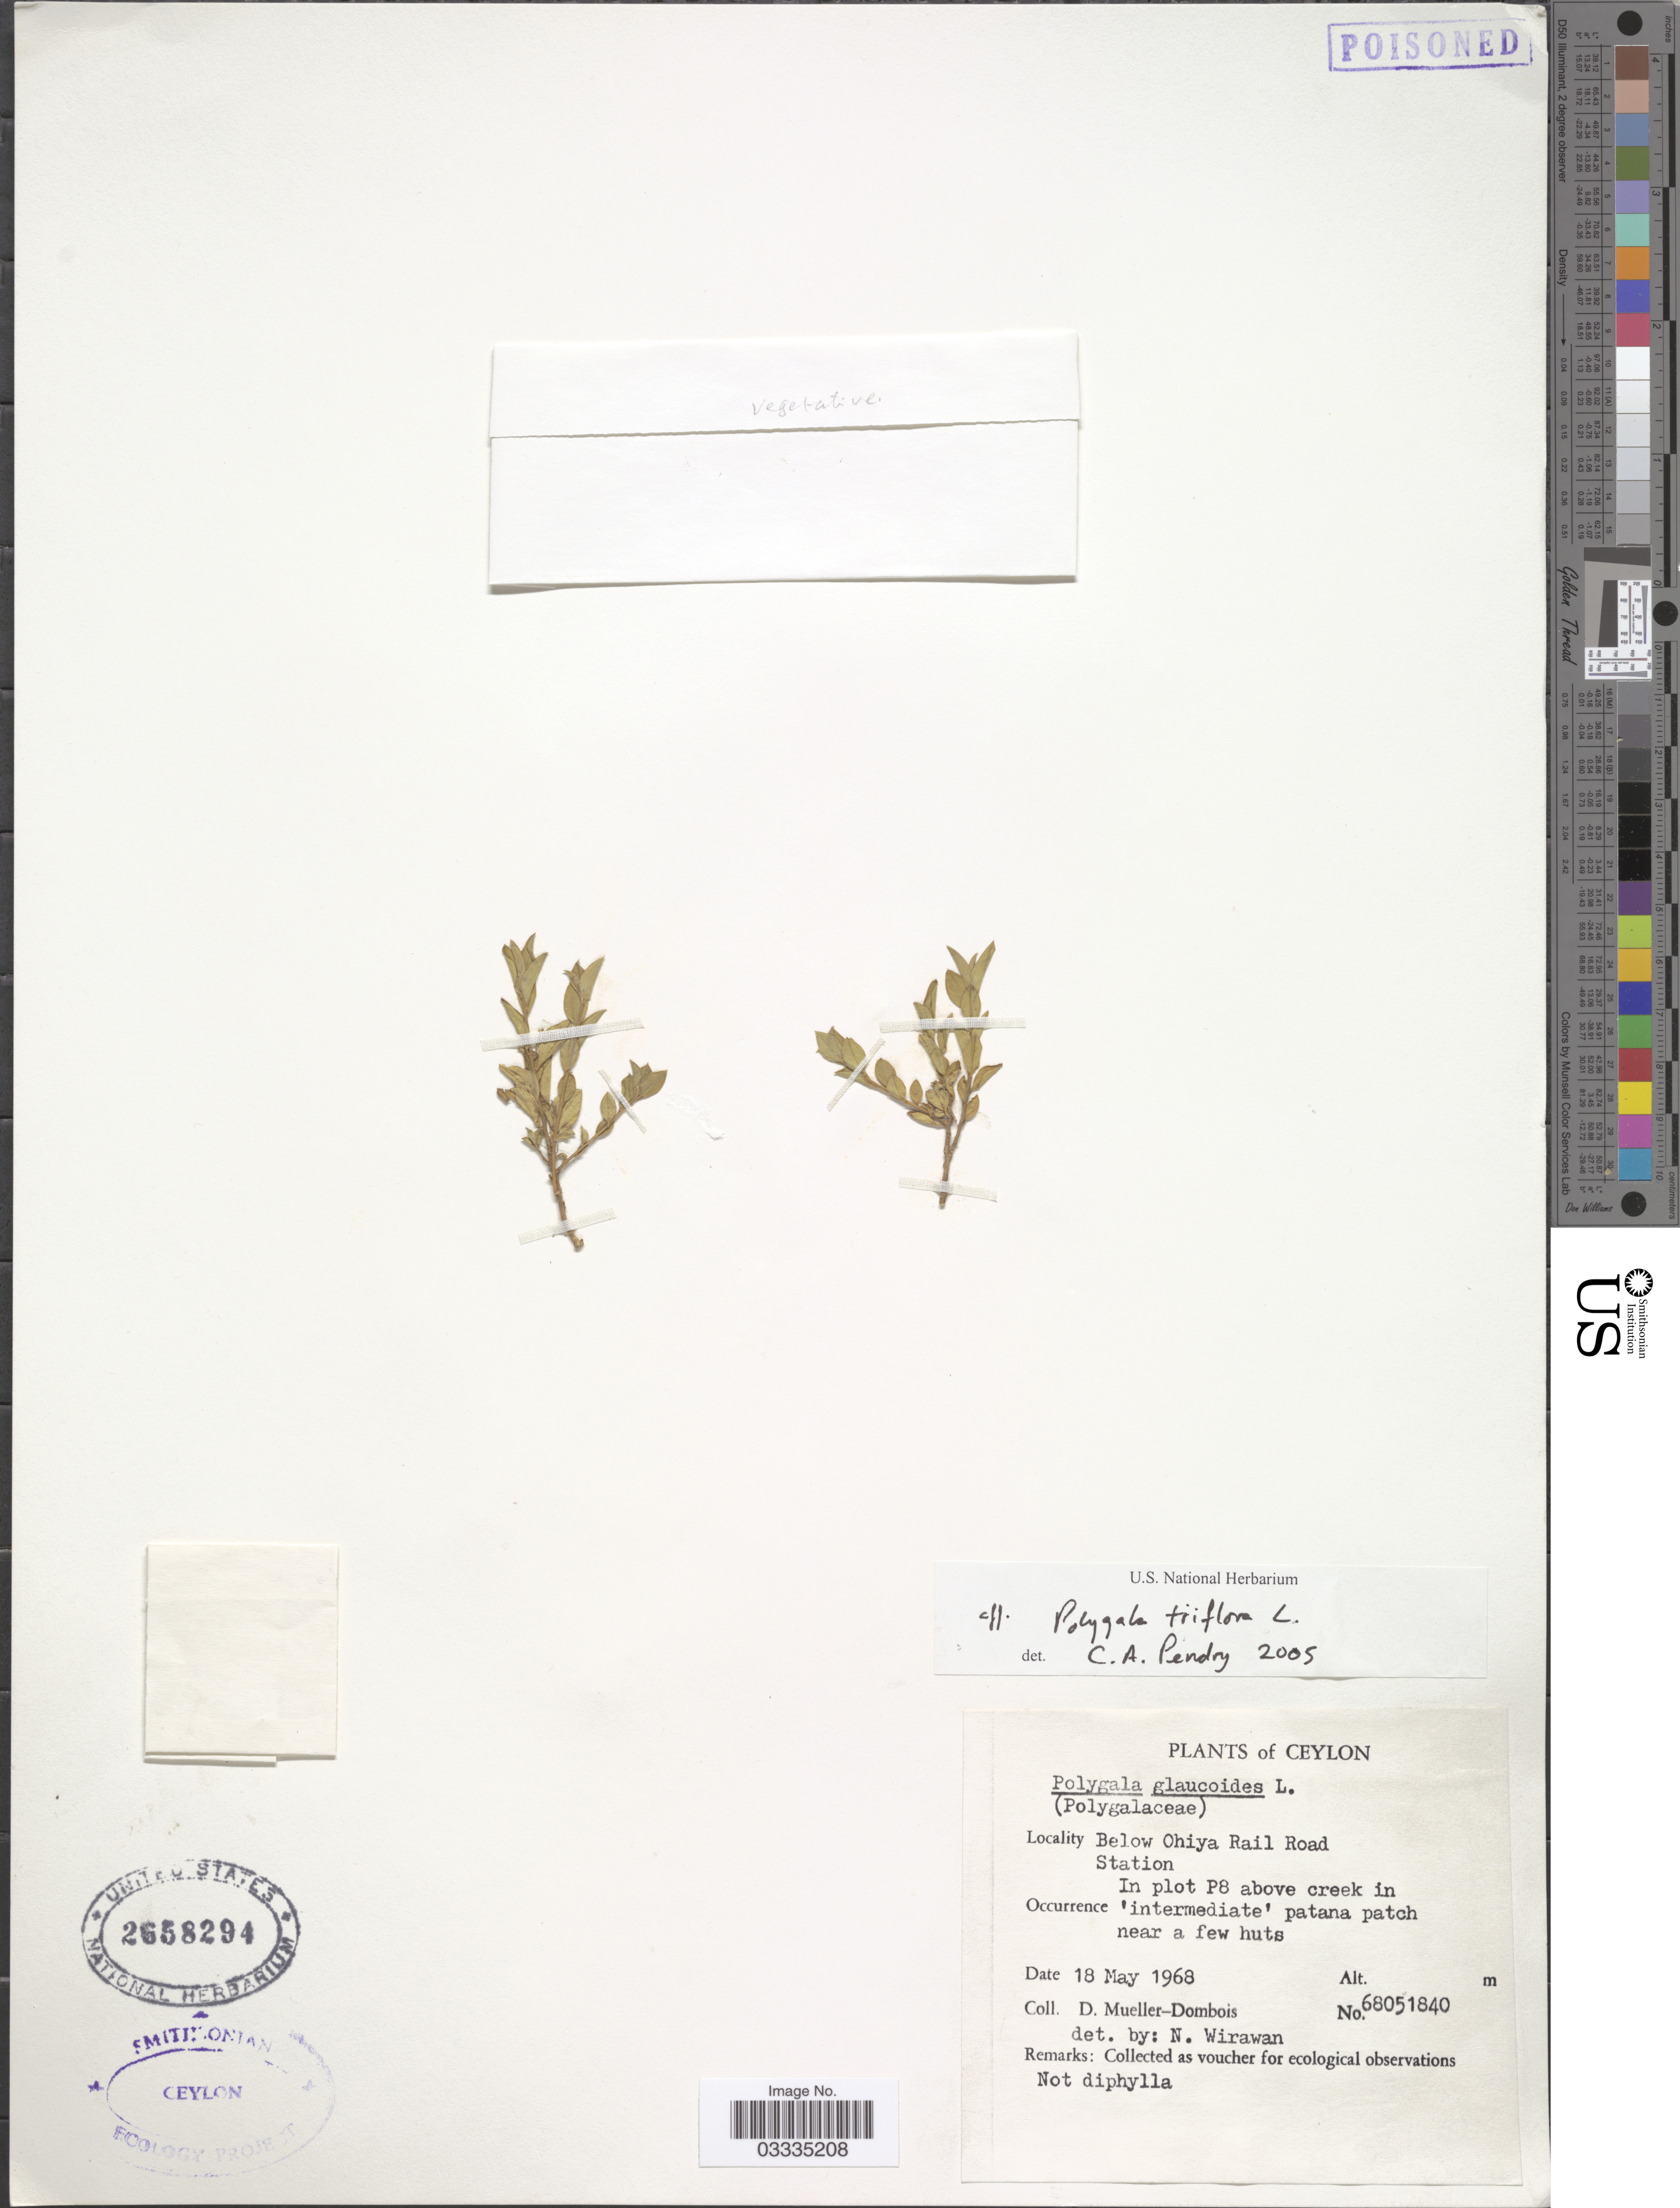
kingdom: Plantae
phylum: Tracheophyta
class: Magnoliopsida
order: Fabales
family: Polygalaceae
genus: Polygala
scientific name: Polygala triflora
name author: L.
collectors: D. Mueller-Dombois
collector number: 68051840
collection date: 1968-05-18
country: Sri Lanka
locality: Ceylon. Below Ohiya Rail Road Station In plot P8 above creek in 'intermediate' patana patch near a few huts.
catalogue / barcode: US 2658294